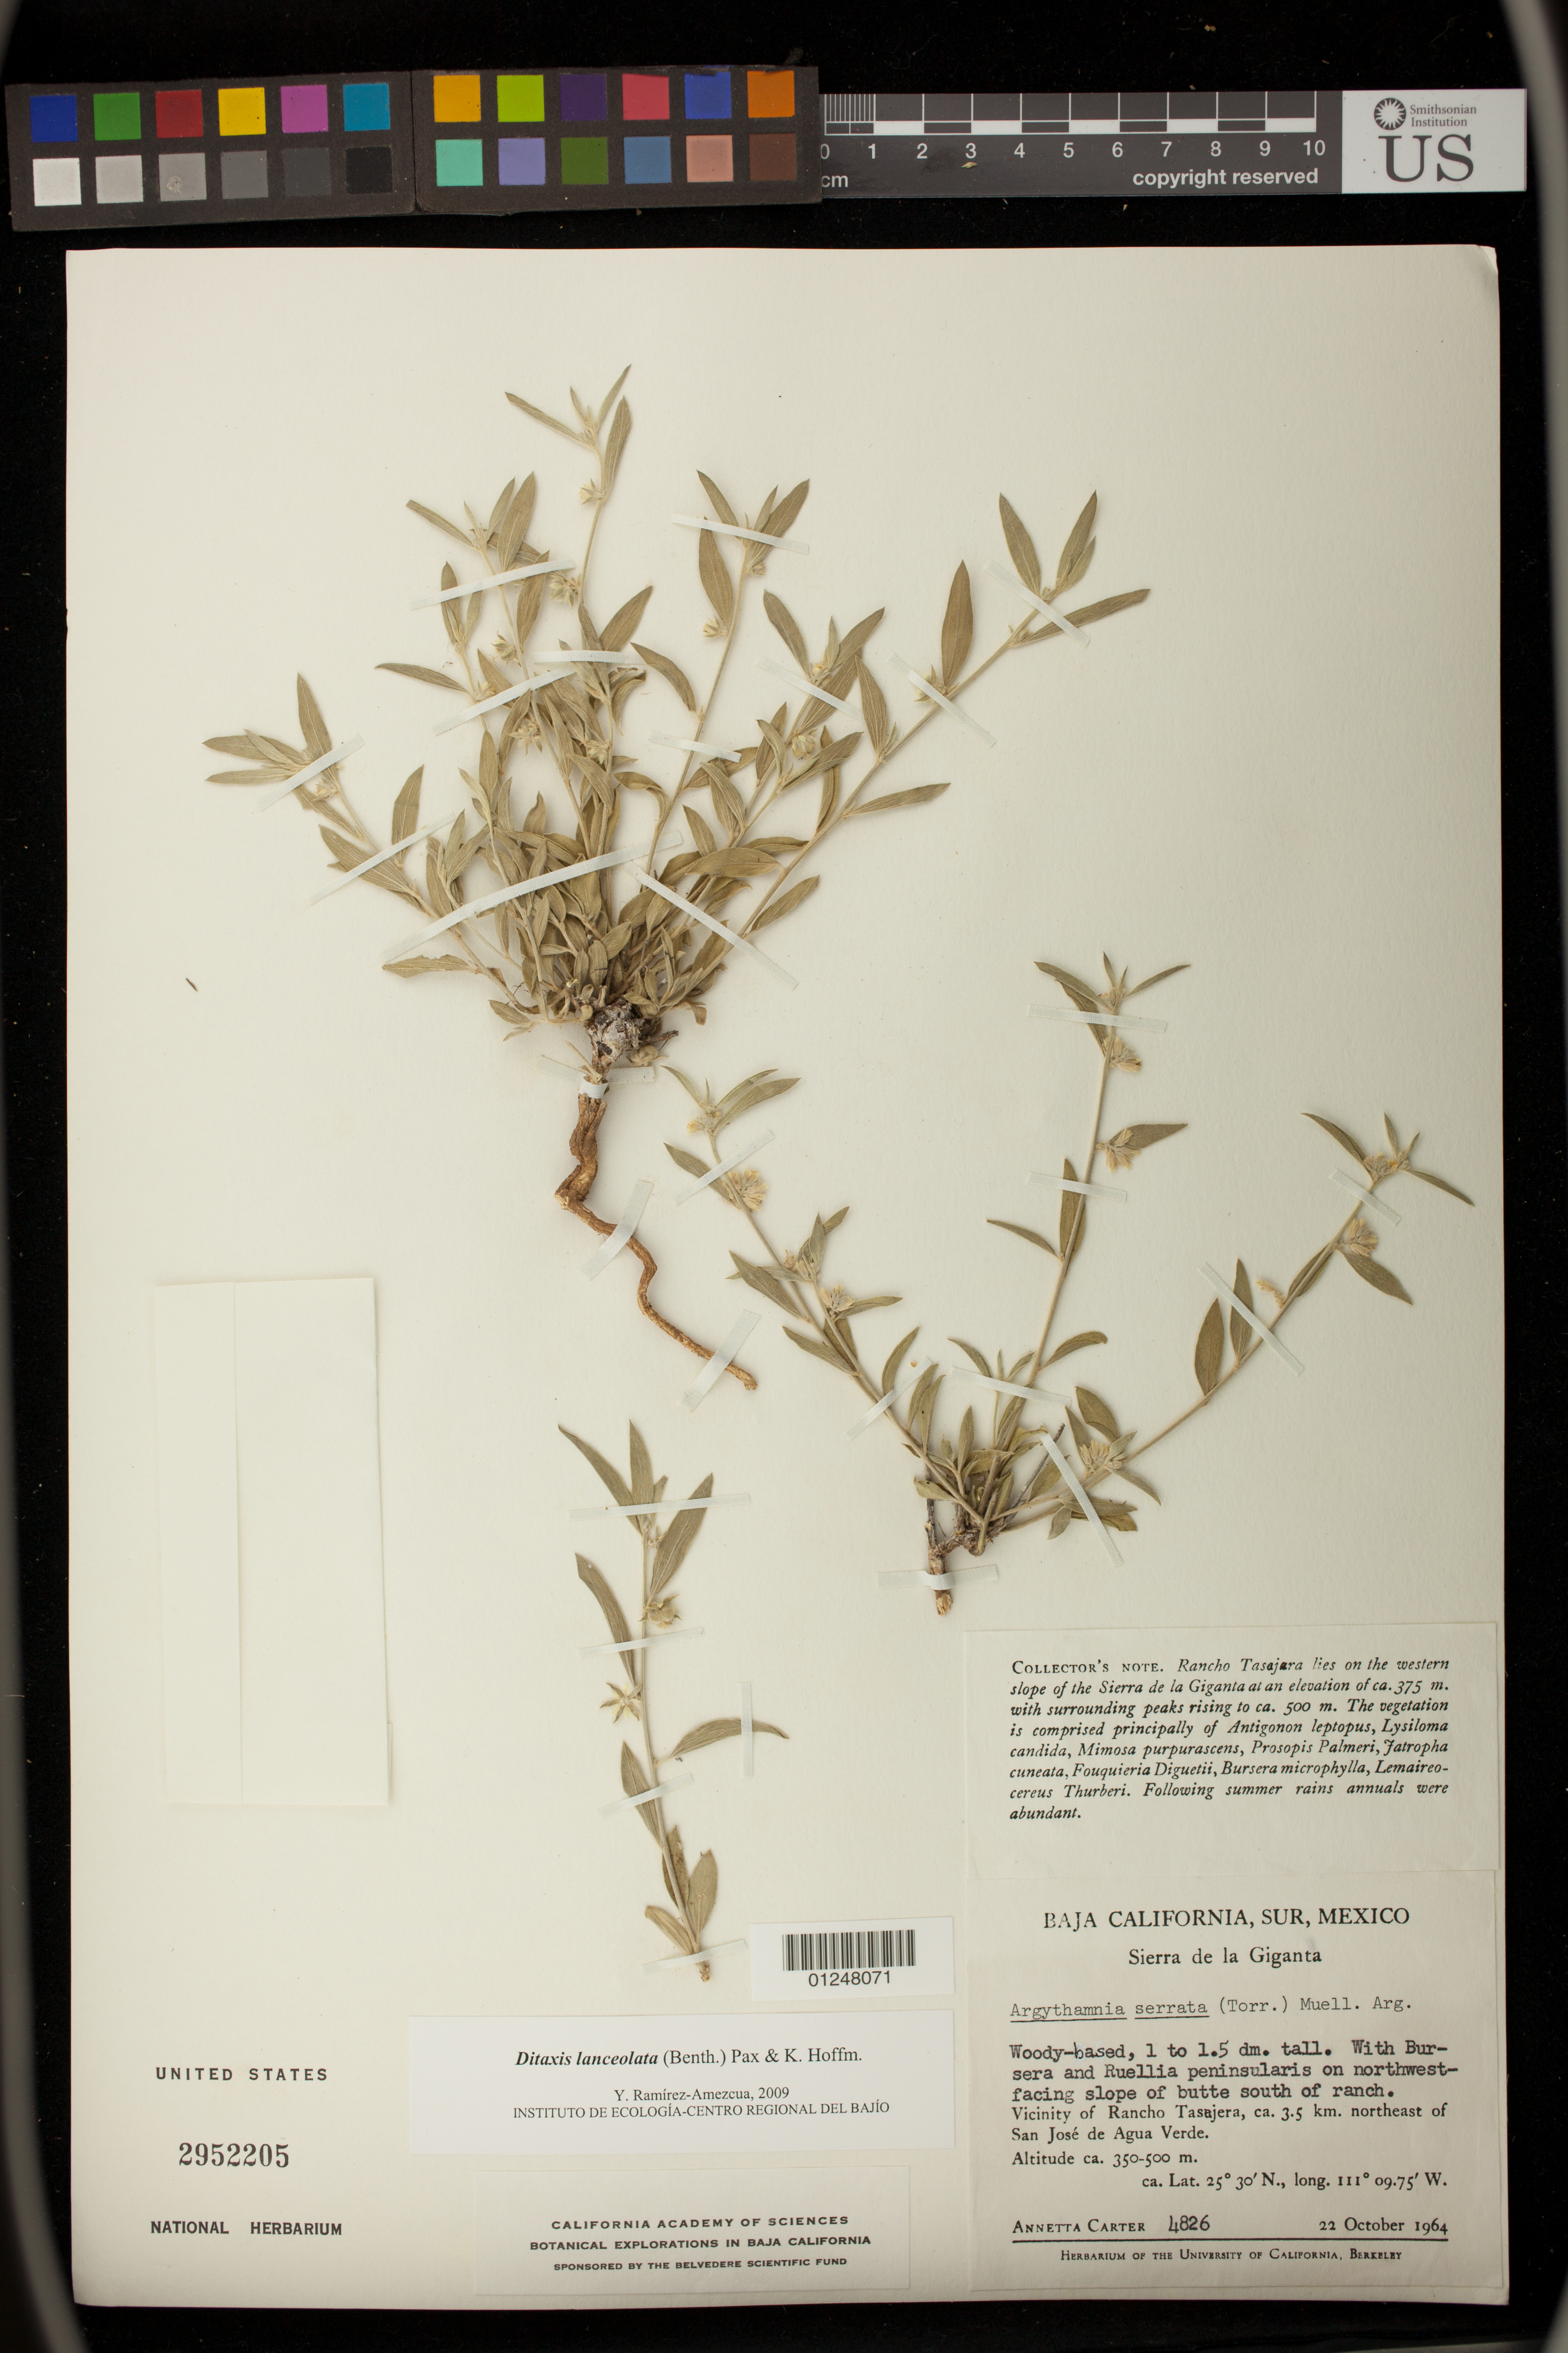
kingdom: Plantae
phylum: Tracheophyta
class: Magnoliopsida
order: Malpighiales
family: Euphorbiaceae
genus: Argythamnia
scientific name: Argythamnia lanceolata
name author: (Benth.) Müll. Arg.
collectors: A. Carter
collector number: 4826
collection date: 1964-10-22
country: Mexico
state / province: Sinaloa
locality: on NW-facing slope of butte south of ranch. Vicinity of Rancho Tasajera, ca. 3.5 km. northeast of San JosT de Agua Verde.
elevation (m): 350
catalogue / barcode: US 2952205